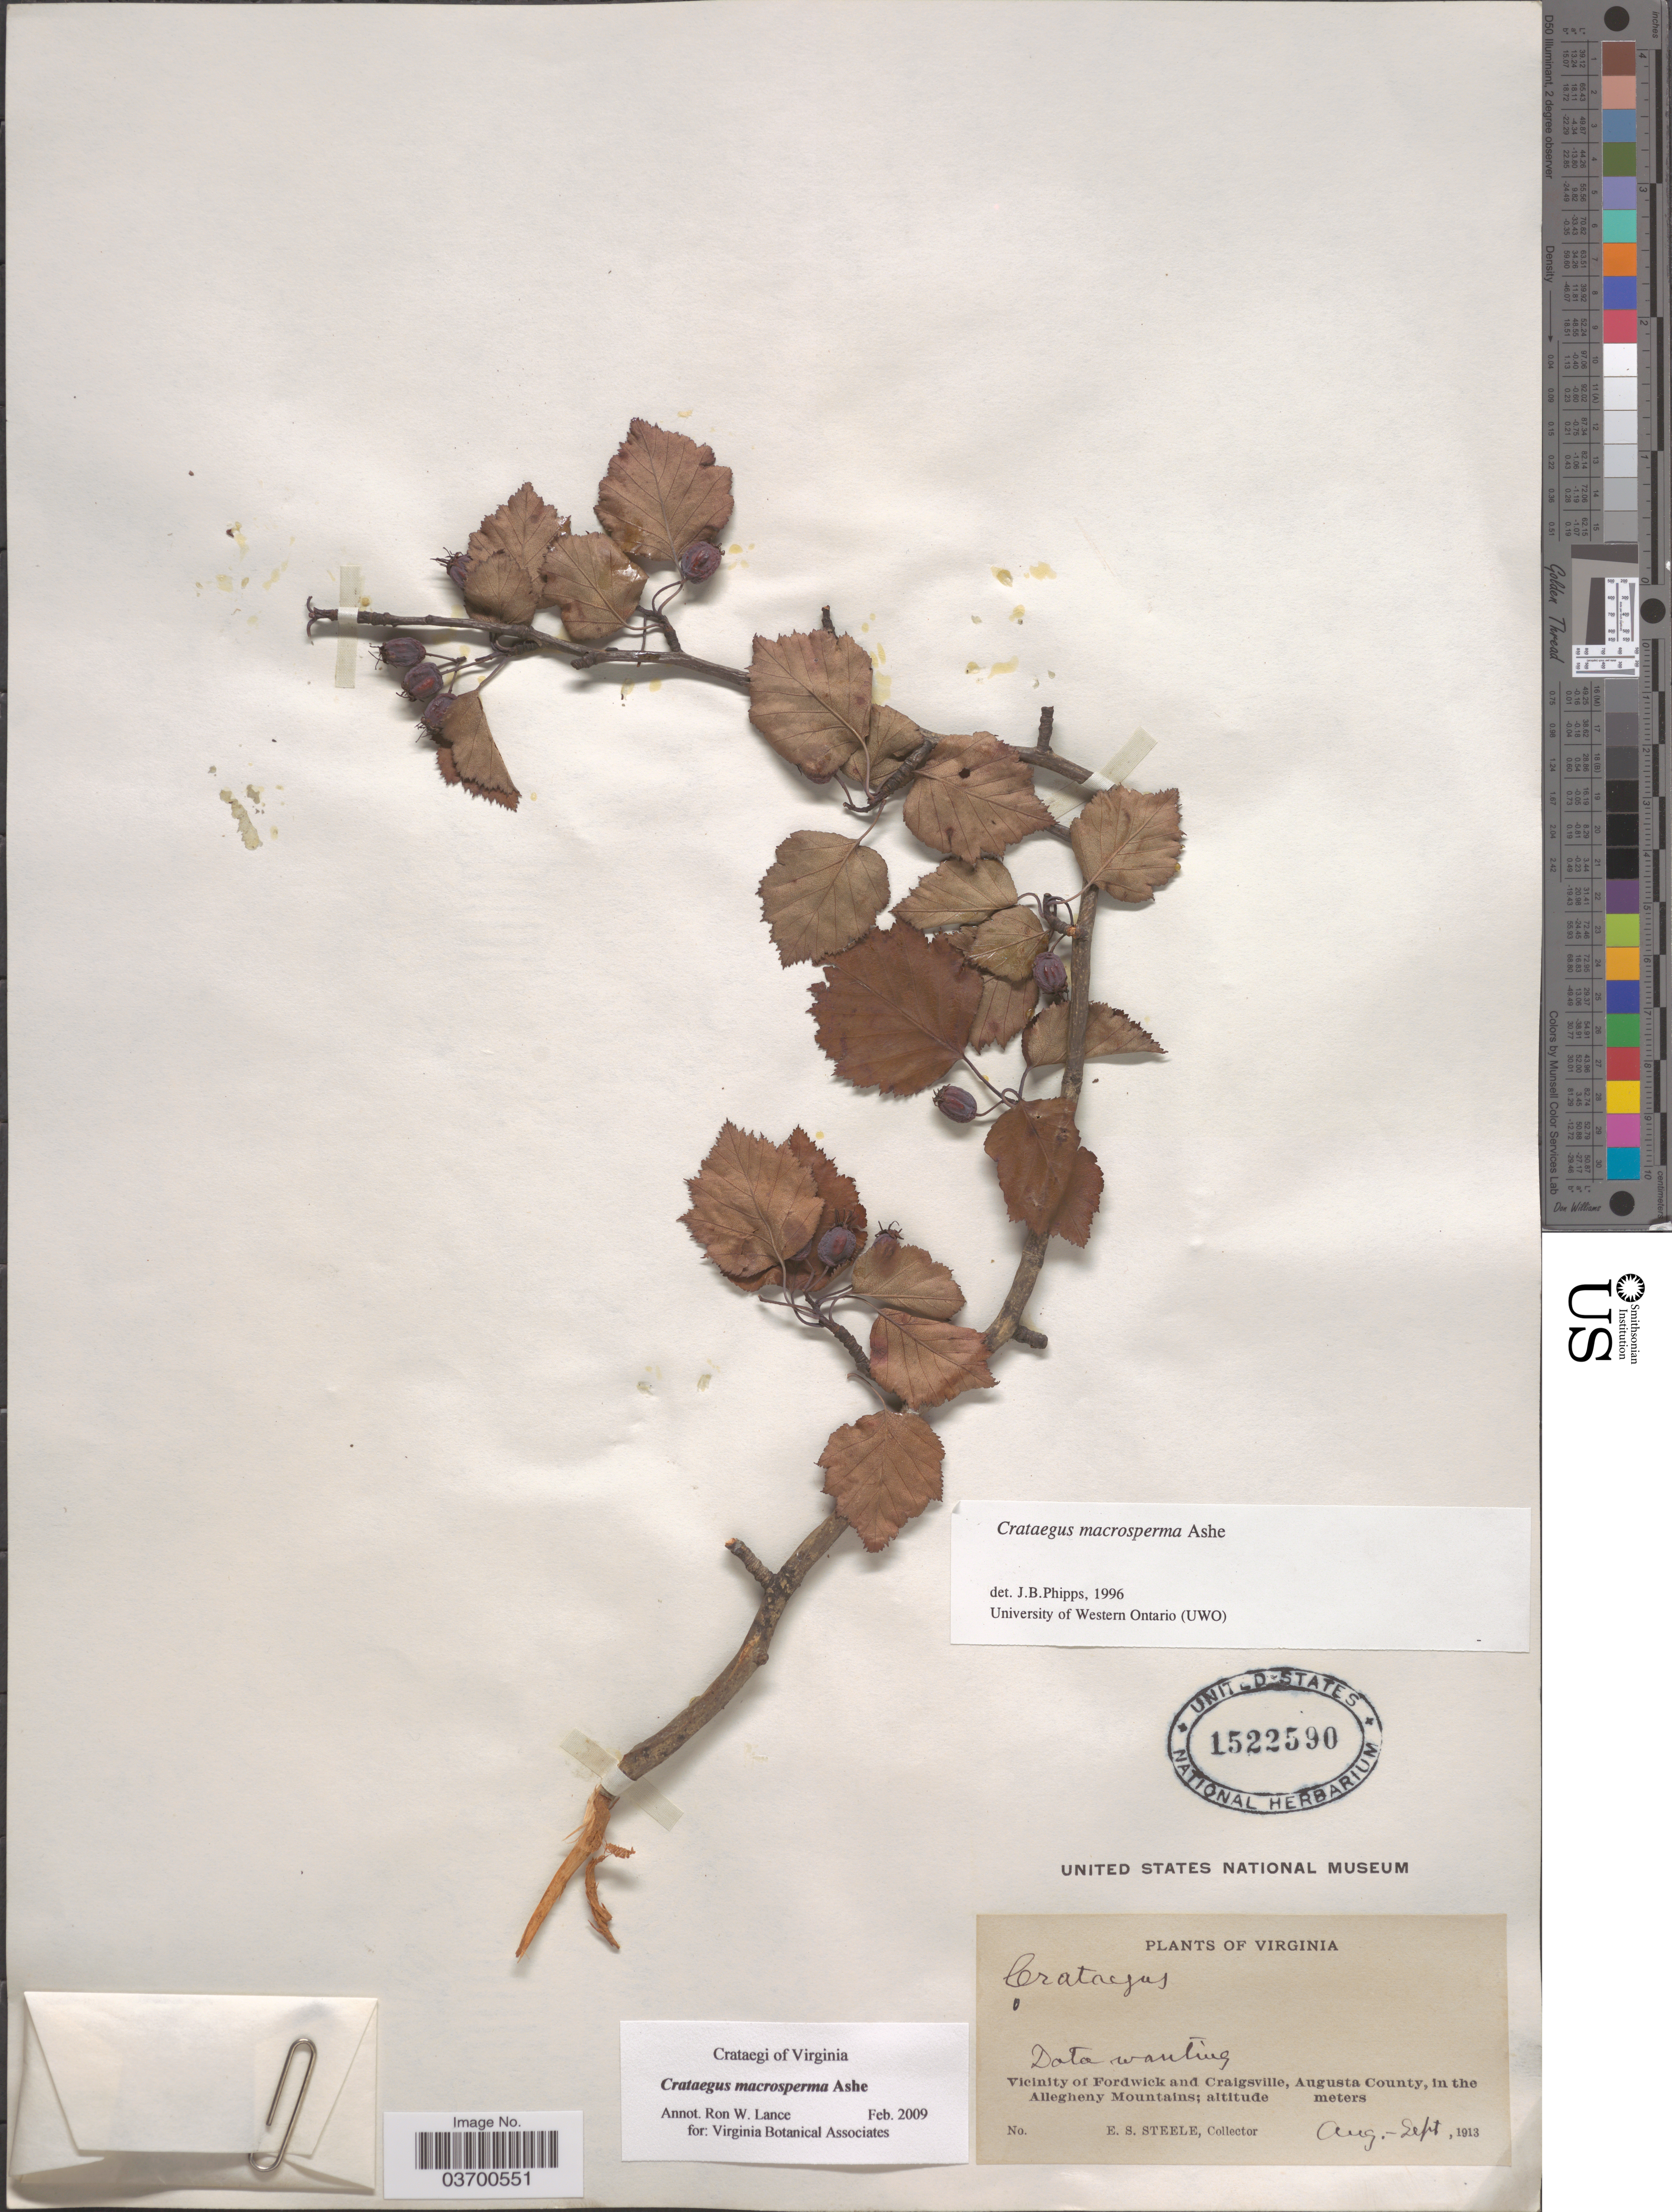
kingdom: Plantae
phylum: Tracheophyta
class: Magnoliopsida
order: Rosales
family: Rosaceae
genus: Crataegus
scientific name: Crataegus macrosperma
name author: Ashe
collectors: E. Steele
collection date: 1913-08/1913-09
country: United States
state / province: Virginia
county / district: Augusta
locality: Vicinity of Fordwick and Craigsville, Augusta County, in the Allegheny Mountains.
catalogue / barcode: US 1522590